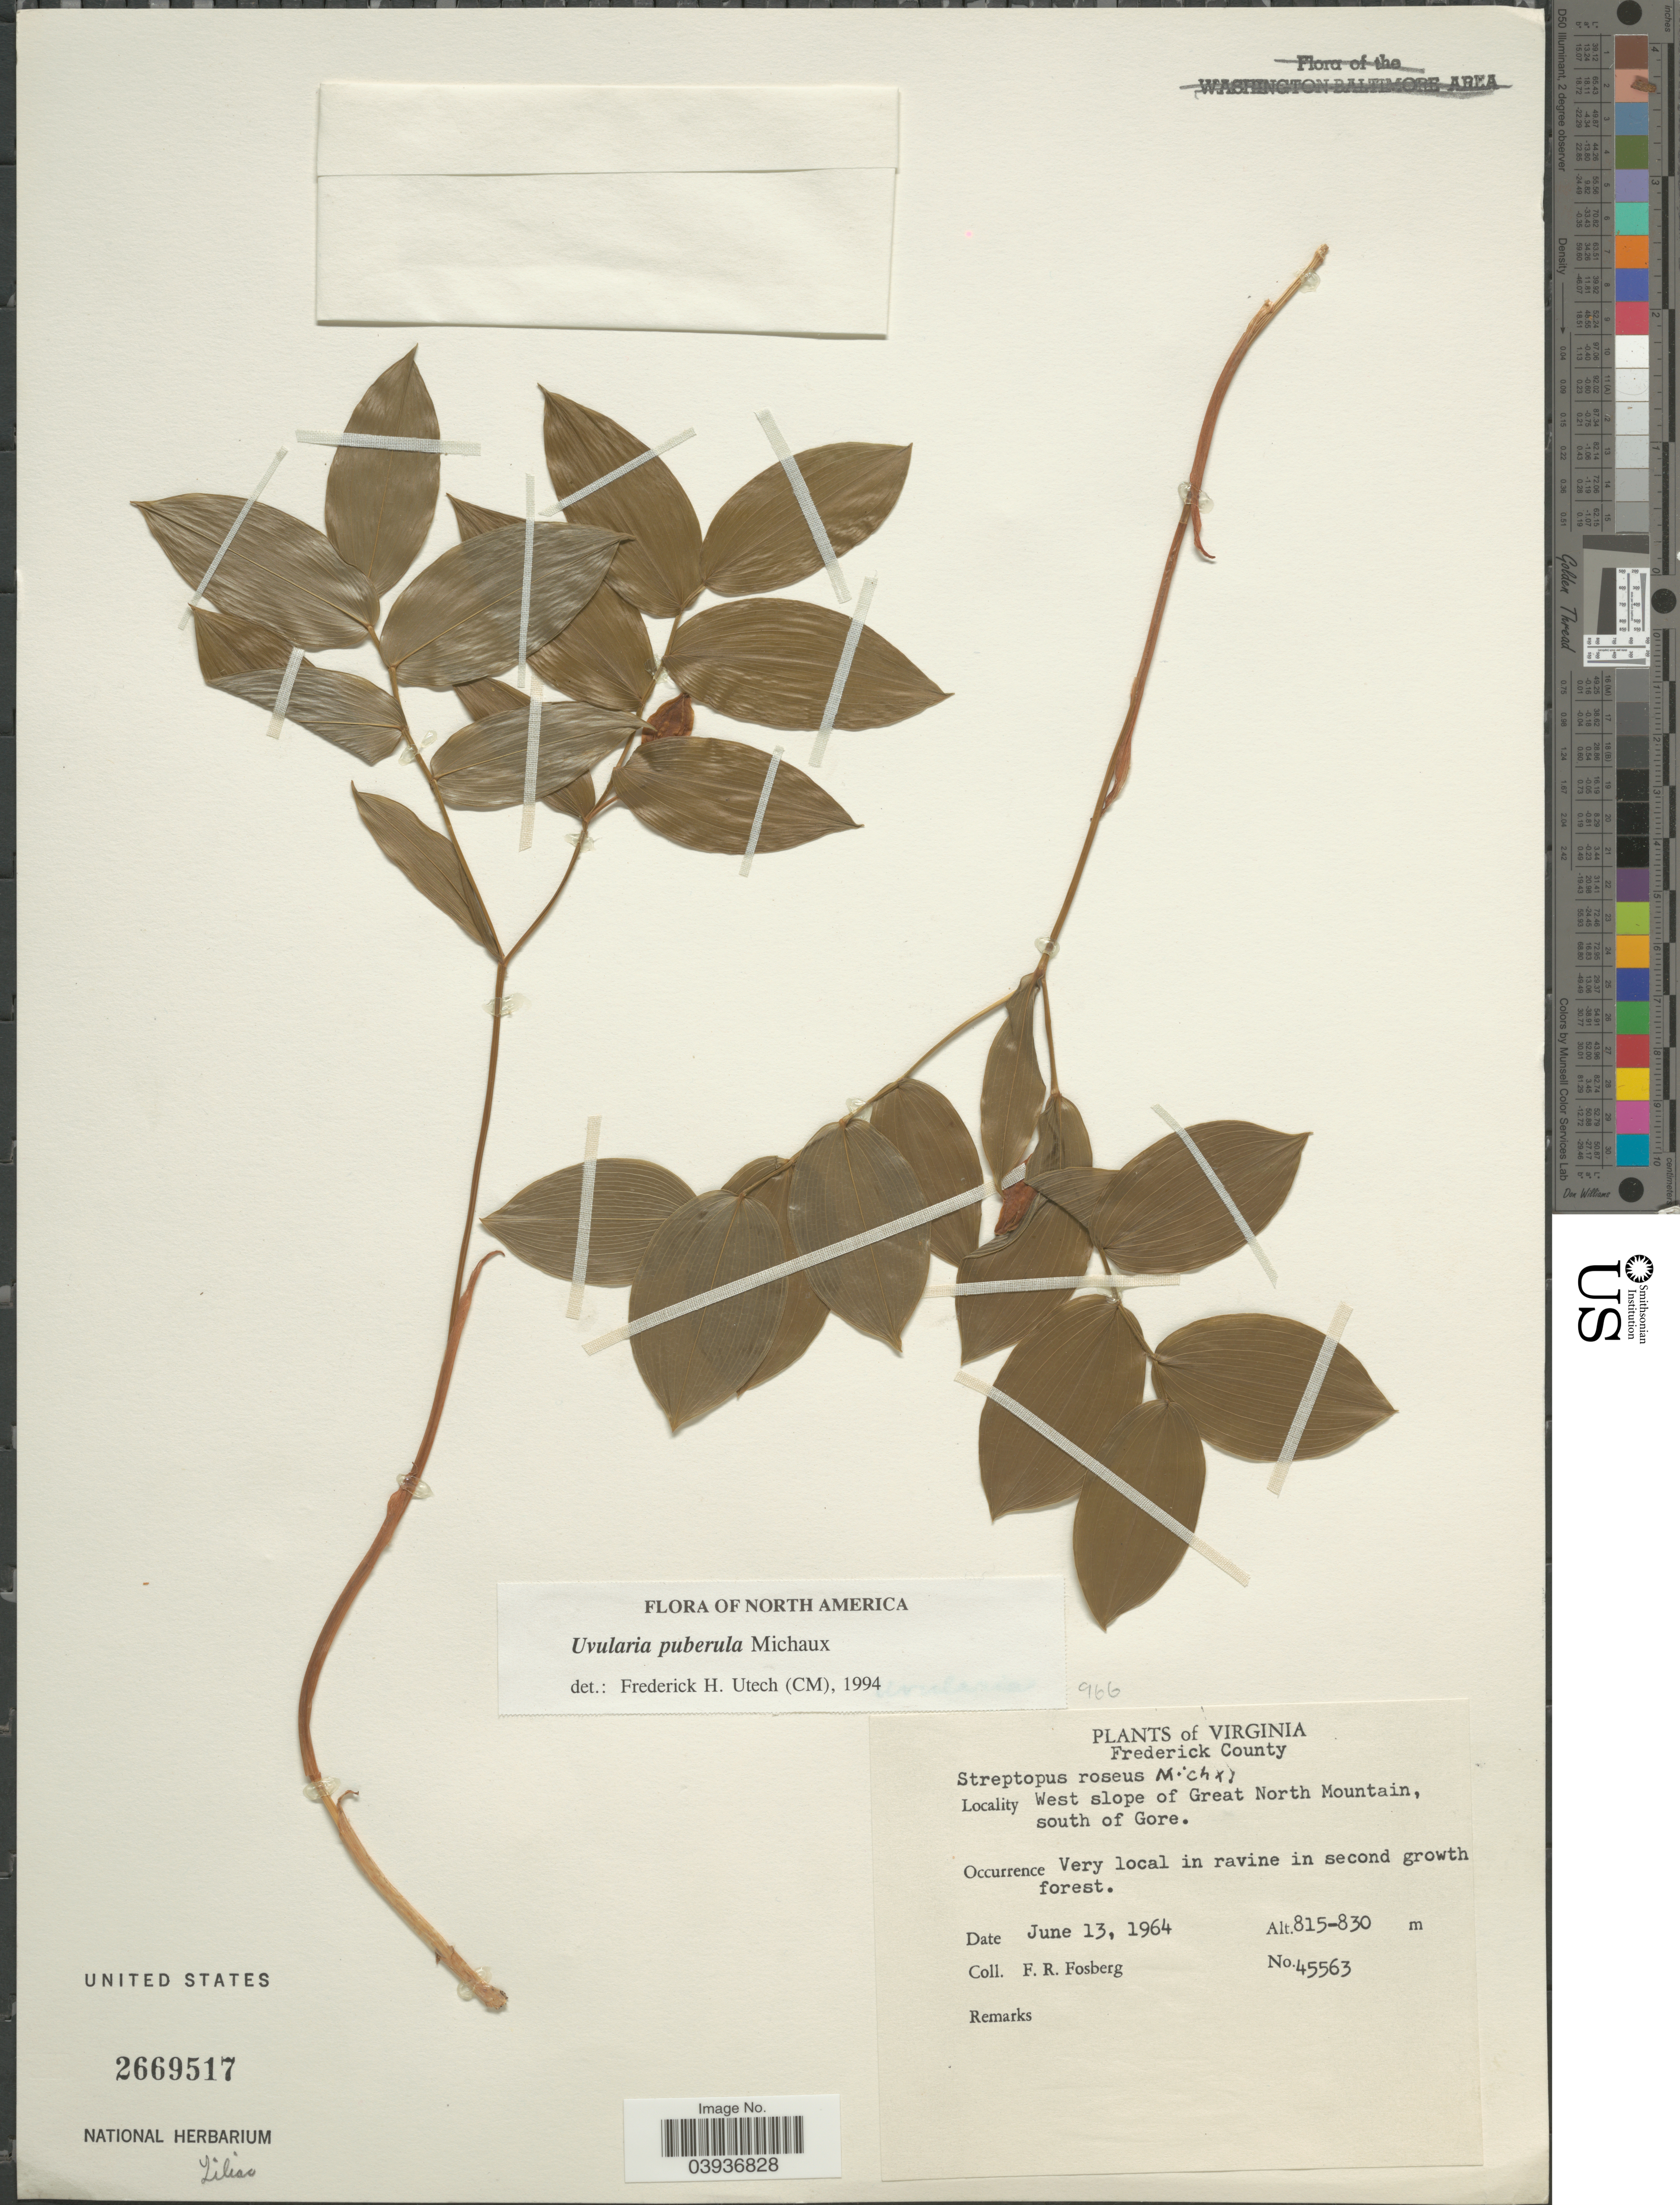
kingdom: Plantae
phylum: Tracheophyta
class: Liliopsida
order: Liliales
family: Colchicaceae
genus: Uvularia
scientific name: Uvularia puberula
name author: Michx.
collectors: F. R. Fosberg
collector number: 45563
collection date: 1964-06-13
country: United States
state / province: Virginia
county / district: Frederick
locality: Frederick County. West slope of Great North Mountain, south of Gore.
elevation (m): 815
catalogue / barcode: US 2669517